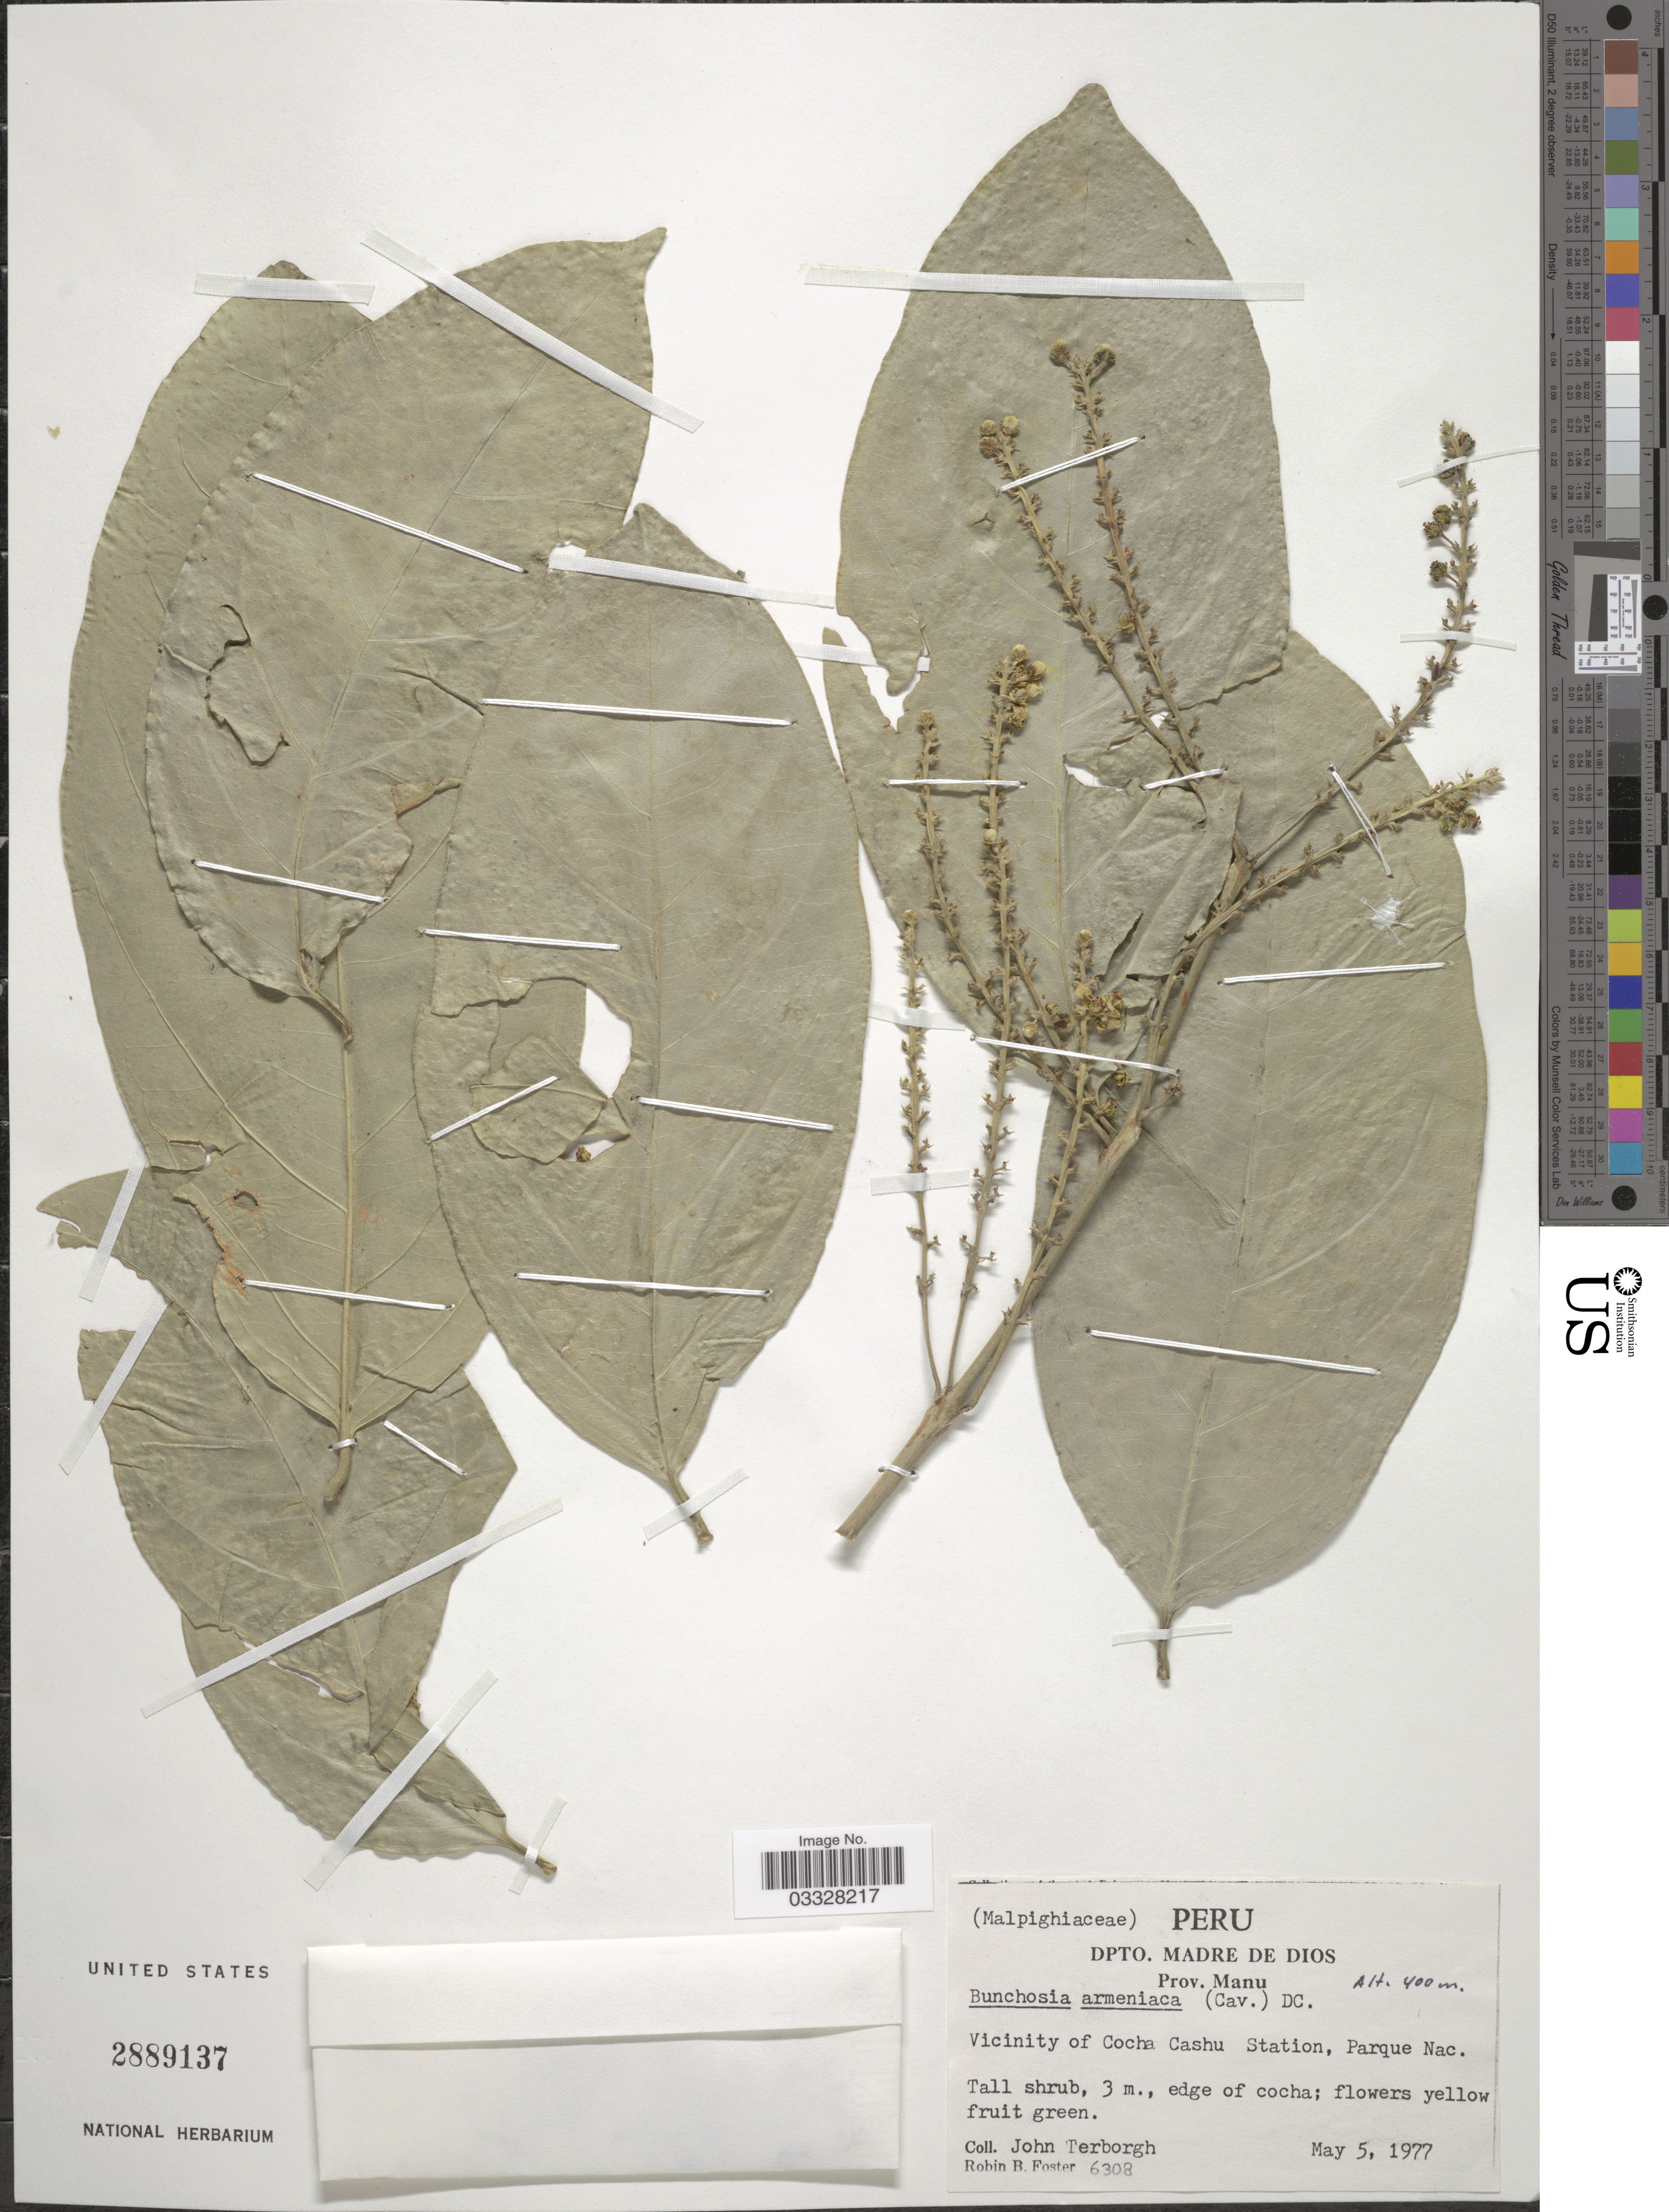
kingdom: Plantae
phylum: Tracheophyta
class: Magnoliopsida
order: Malpighiales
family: Malpighiaceae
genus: Bunchosia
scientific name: Bunchosia armeniaca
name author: (Cav.) DC.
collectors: J. Terborgh & R. B. Foster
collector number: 6308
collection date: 1977-05-05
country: Peru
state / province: Madre de Dios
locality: Dpto. Madre de Dios. Prov. Manu. Vicinity of Cocha Cashu Station, Parque Nac.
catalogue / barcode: US 2889137